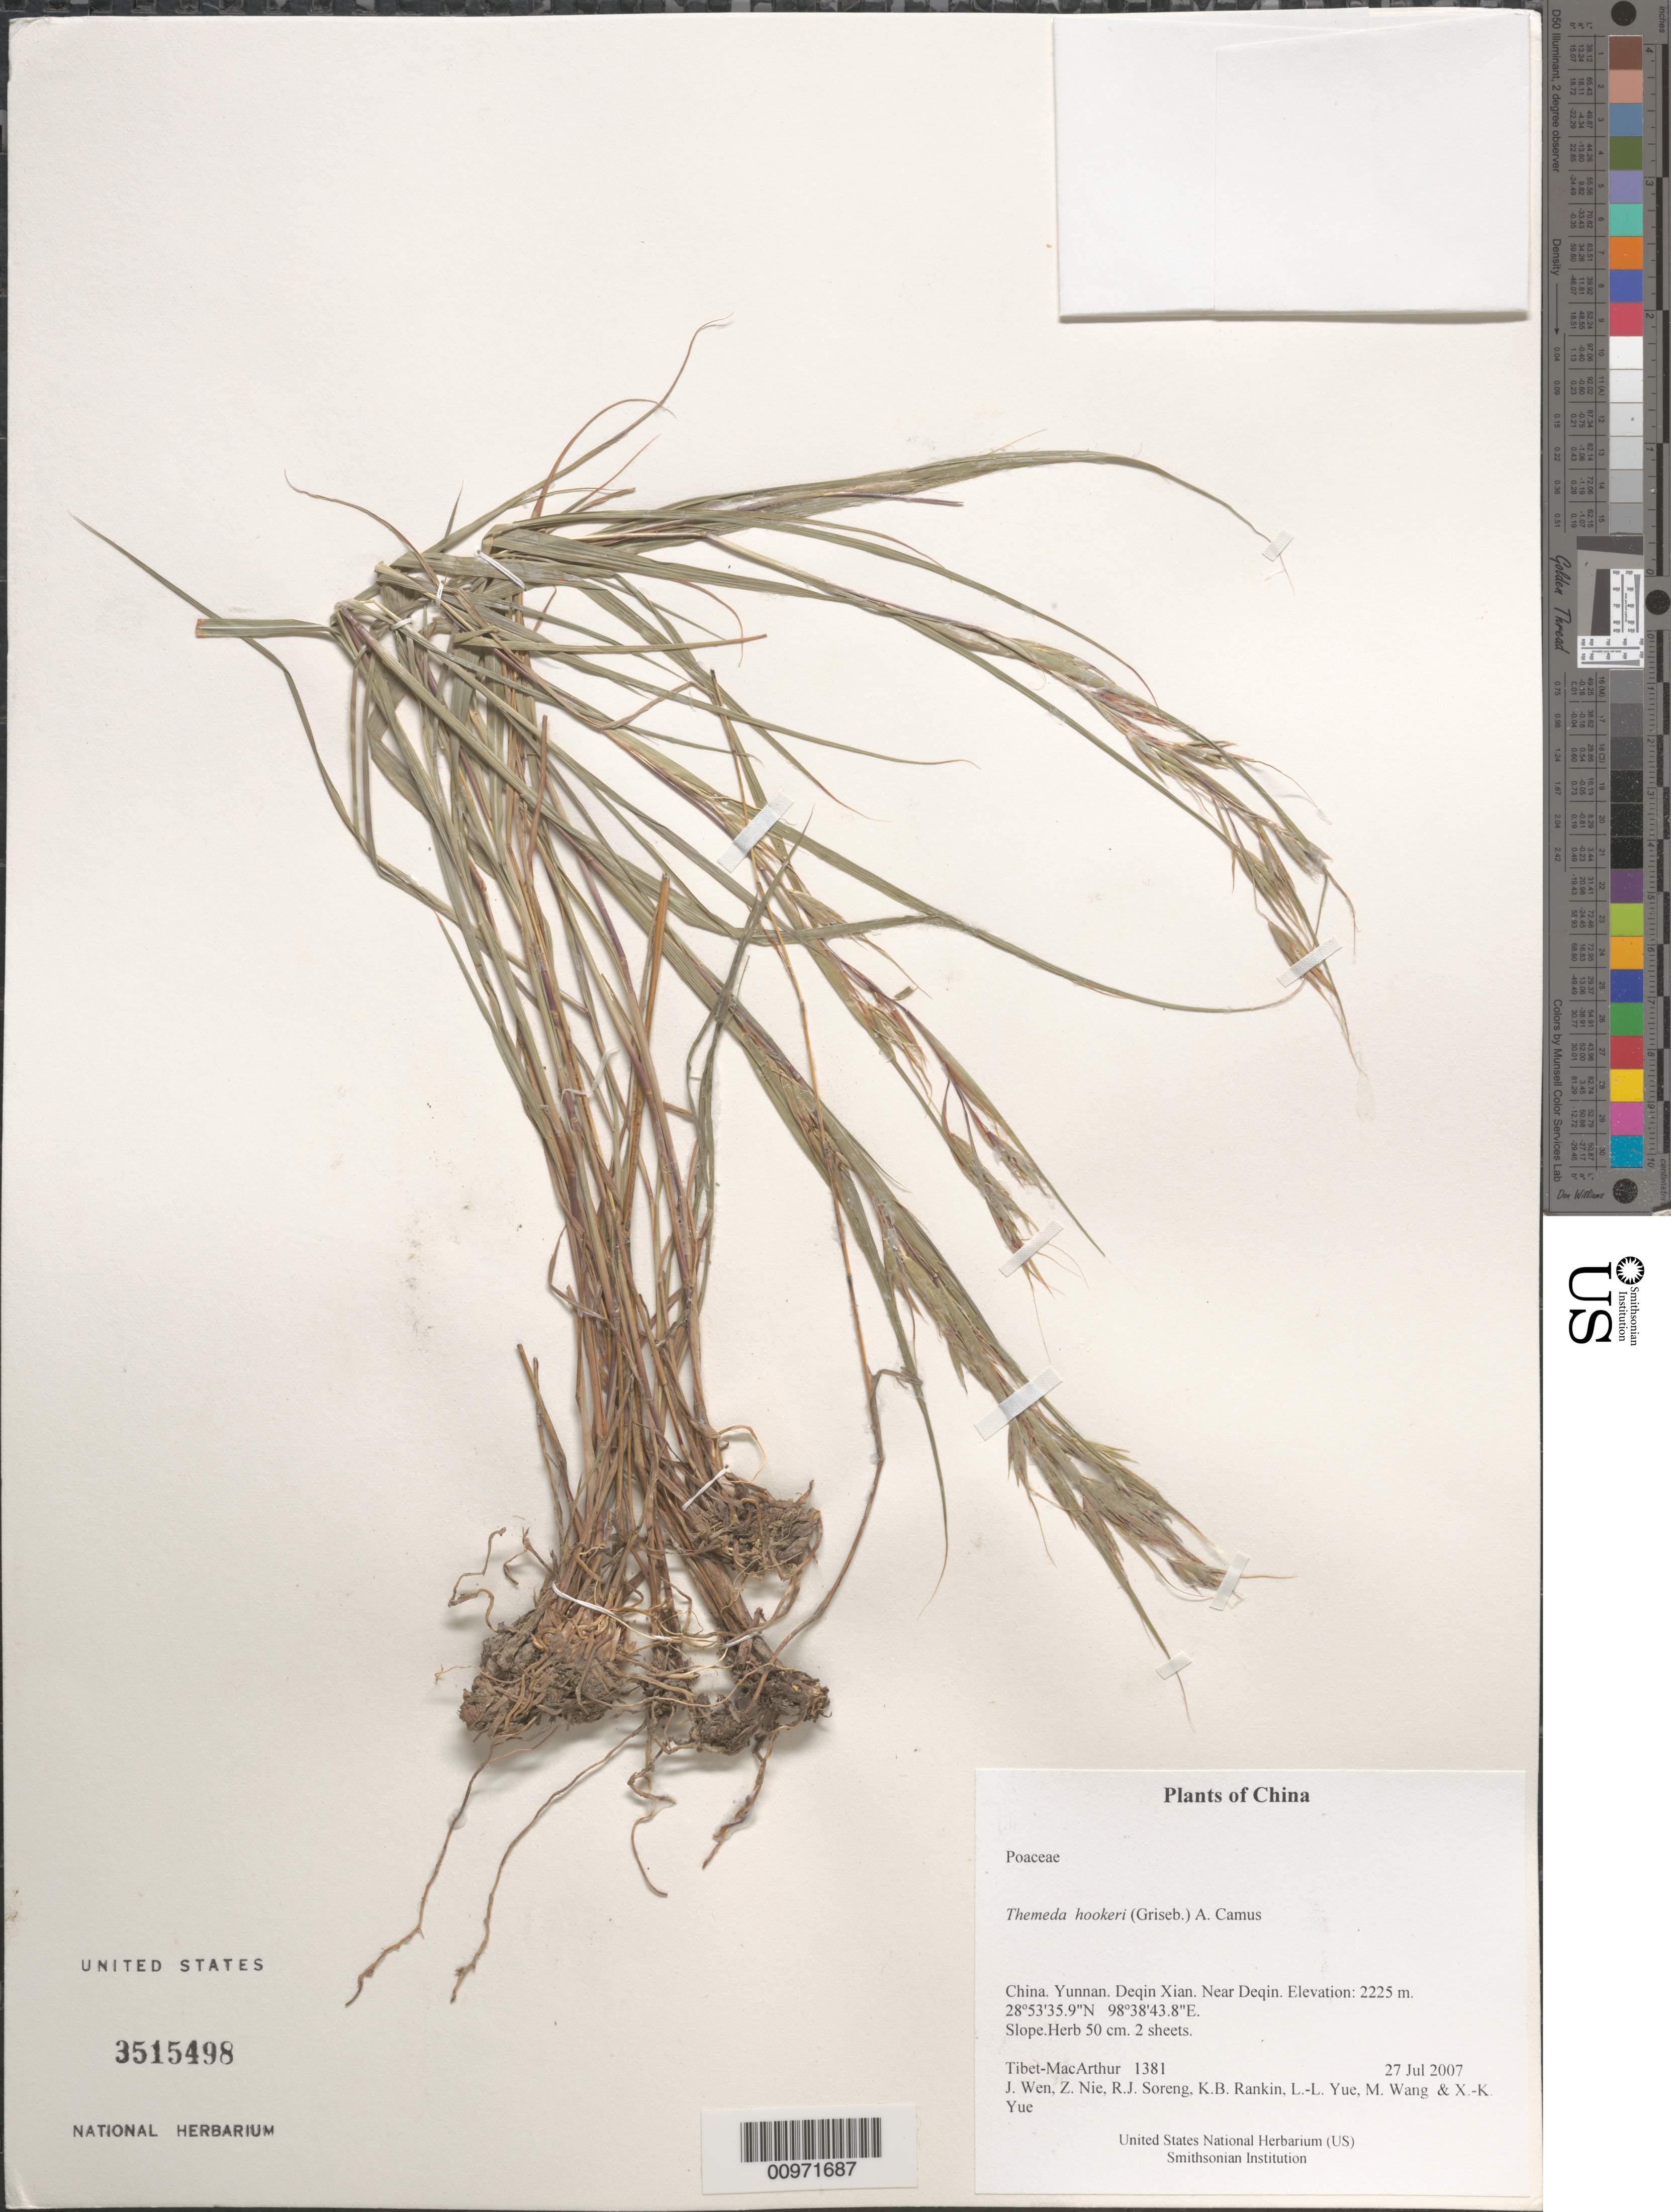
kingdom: Plantae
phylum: Tracheophyta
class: Liliopsida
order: Poales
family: Poaceae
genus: Themeda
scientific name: Themeda hookeri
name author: (Griseb.) A. Camus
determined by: Soreng, Robert J., Research Associate (BOT), Smithsonian Institution - National Museum of Natural History (UNITED STATES)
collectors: Tibet-MacArthur, J. Wen, Z. Nie, R. J. Soreng, K. Rankin, L. Yue, M. Wang & X. Yue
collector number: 1381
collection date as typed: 27 Jul 2007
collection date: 2007-07-27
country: China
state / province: Yunnan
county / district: Deqin Xian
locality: Near Deqin.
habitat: Slope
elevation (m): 2225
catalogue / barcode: US 3515498